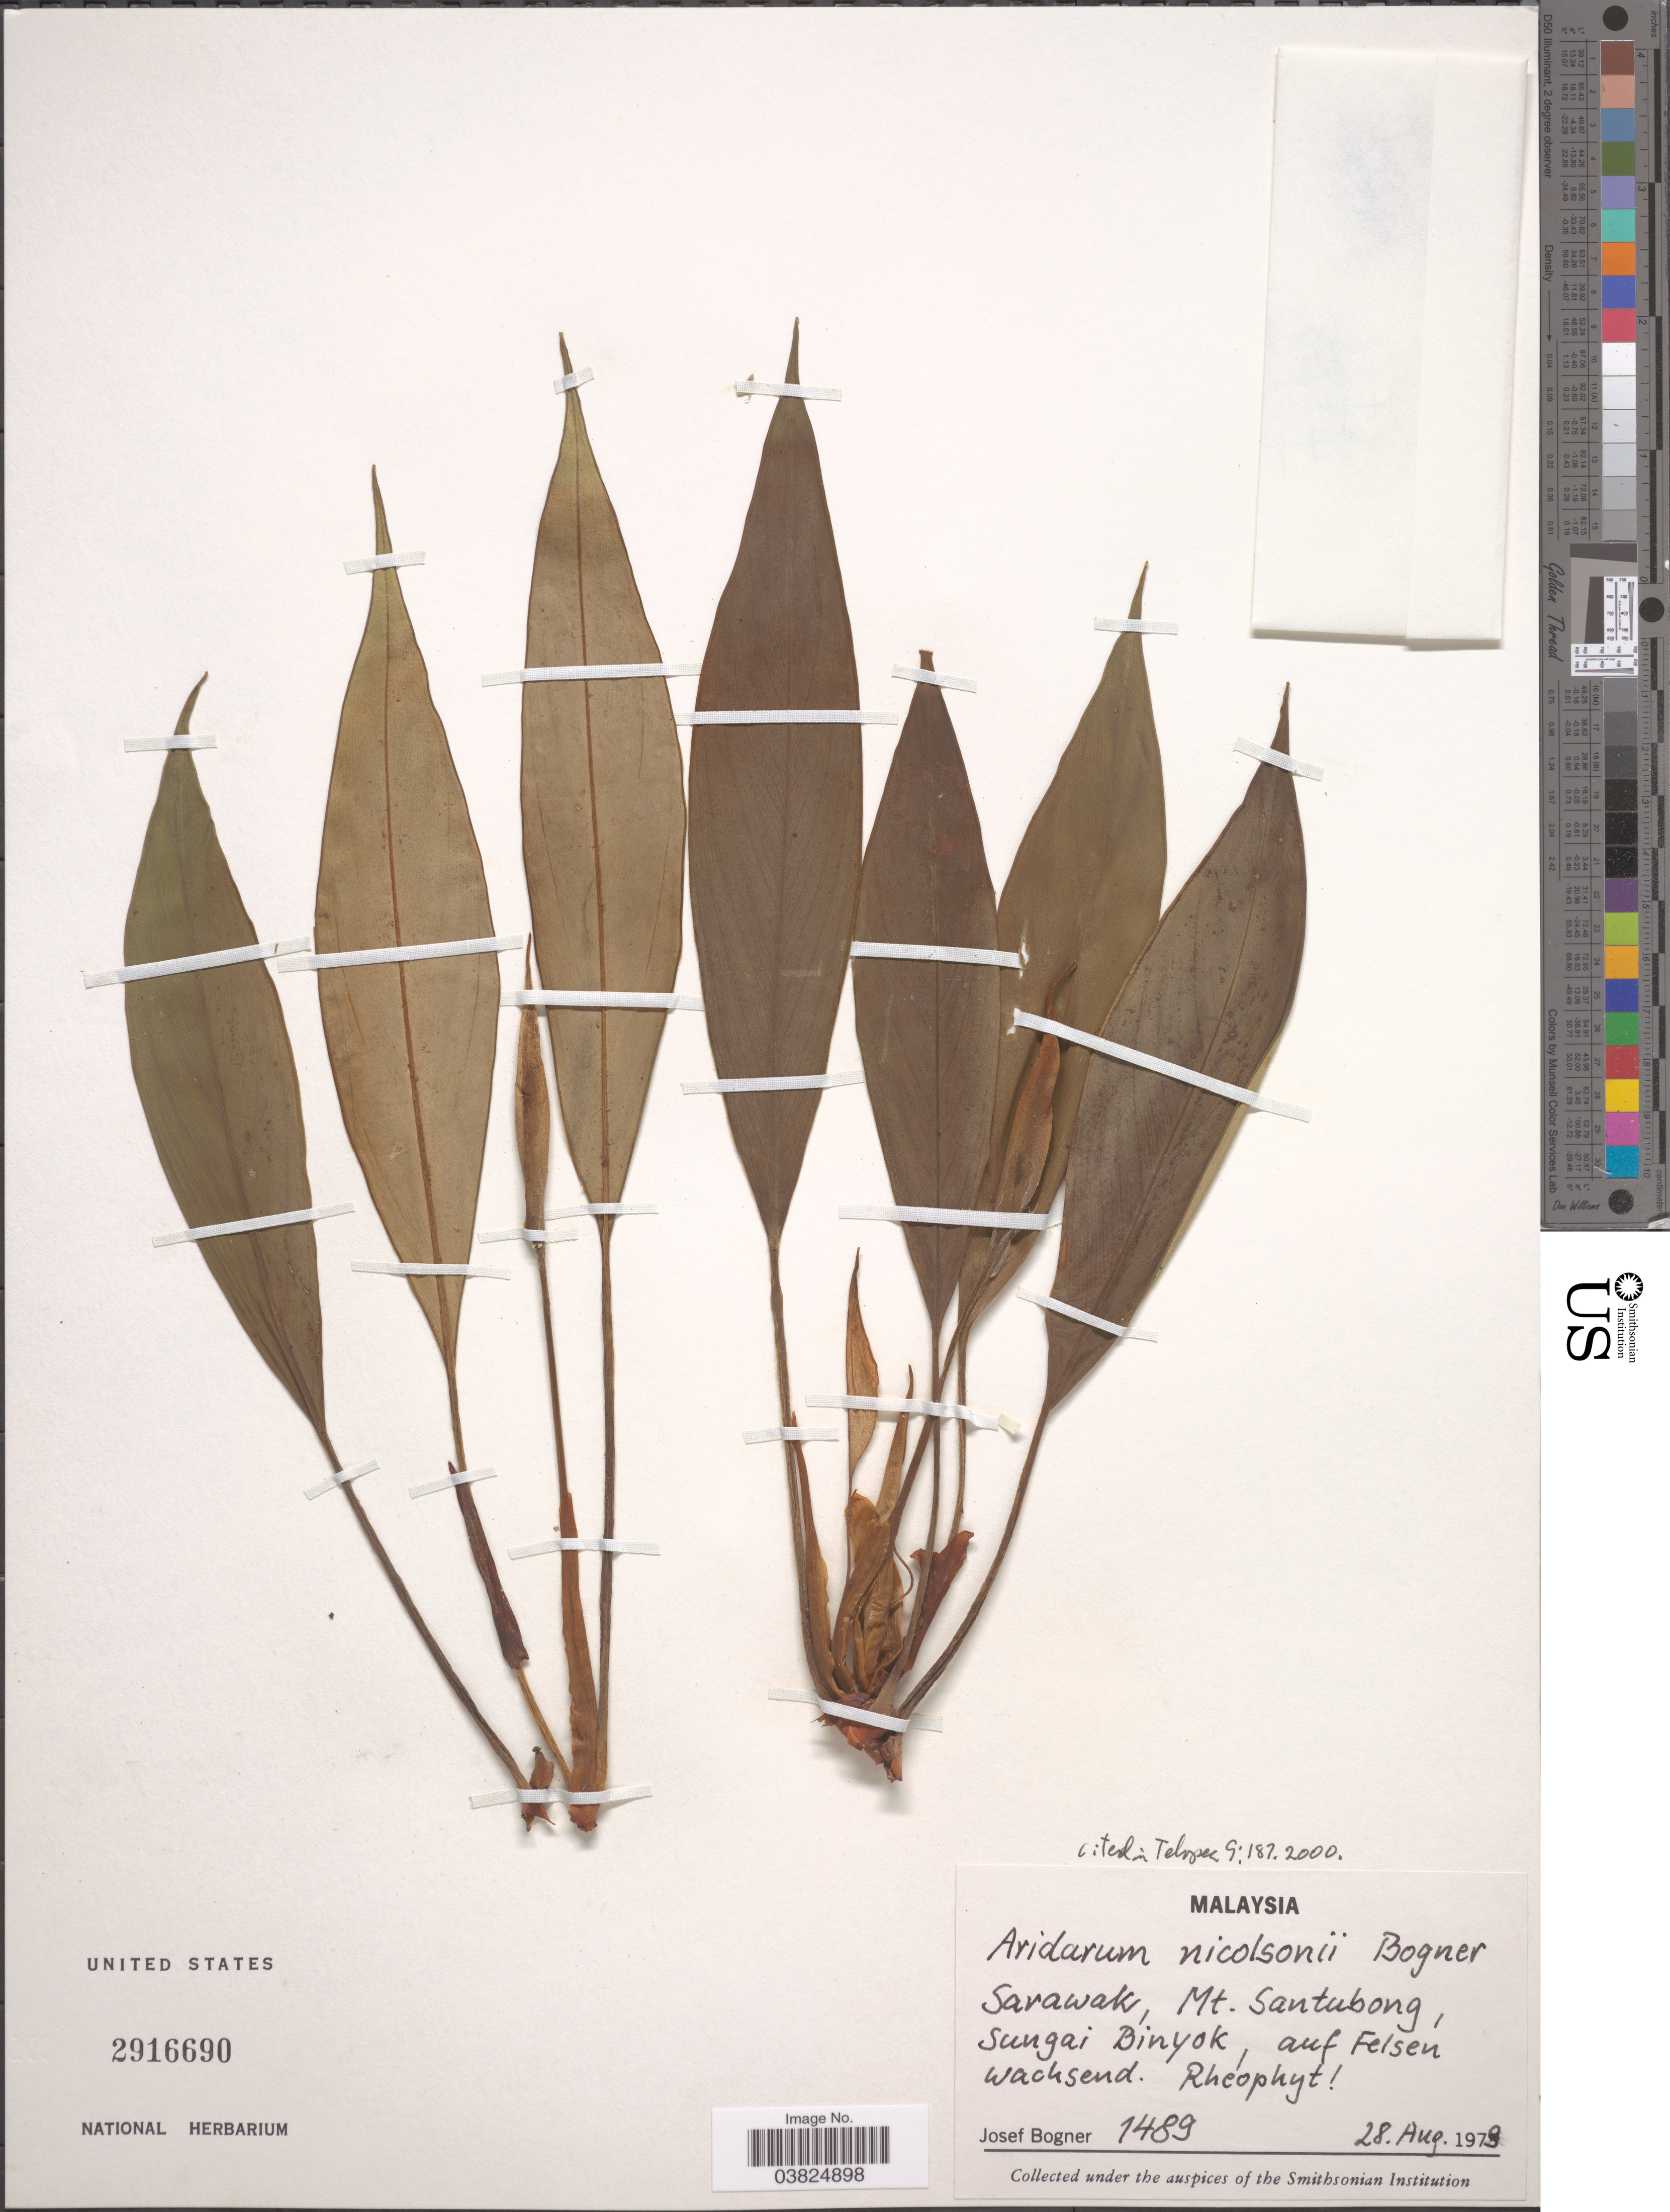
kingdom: Plantae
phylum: Tracheophyta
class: Liliopsida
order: Alismatales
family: Araceae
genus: Aridarum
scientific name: Aridarum nicolsonii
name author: Bogner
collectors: J. Bogner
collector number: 1489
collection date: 1979-08-28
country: Malaysia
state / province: Sarawak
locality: Mt. Santubong, Sungai Binyok, auf Felsen wachsend.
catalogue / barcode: US 2916690